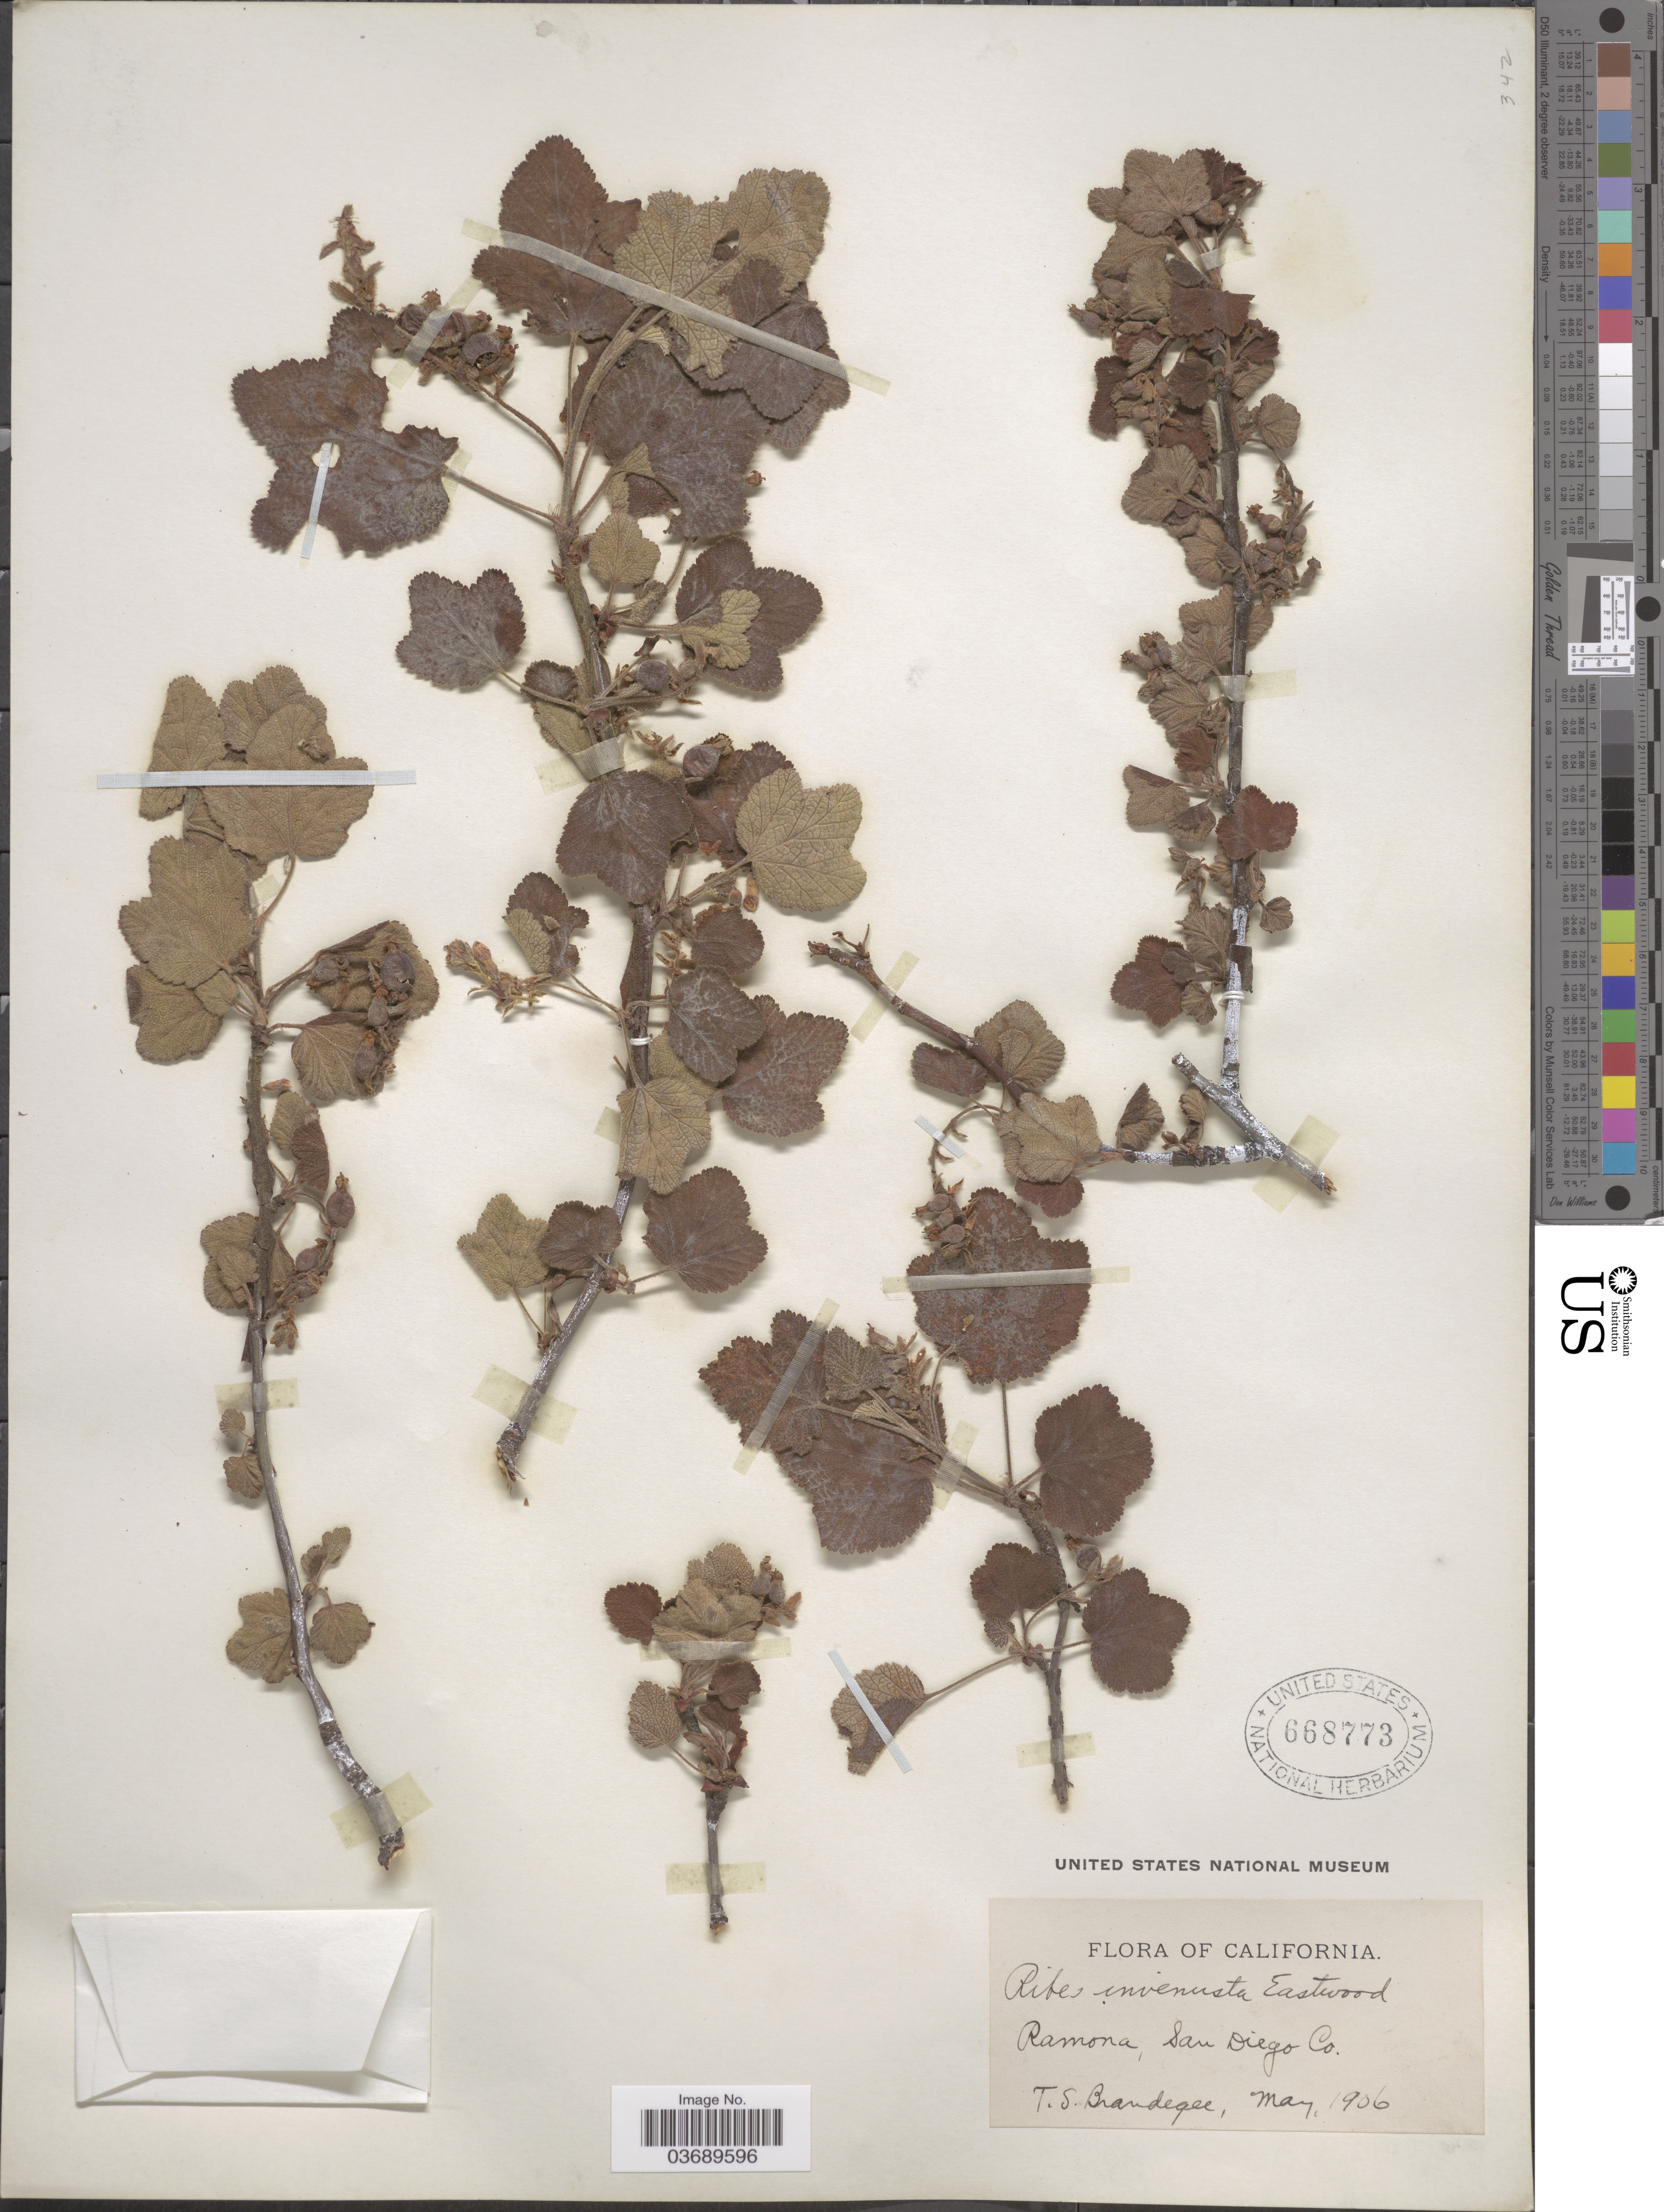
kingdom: Plantae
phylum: Tracheophyta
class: Magnoliopsida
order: Saxifragales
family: Grossulariaceae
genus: Ribes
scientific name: Ribes sp.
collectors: T. S. Brandegee (herbarium)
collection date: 1906-05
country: United States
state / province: California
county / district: San Diego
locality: Ramona, San Diego Co.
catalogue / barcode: US 668773